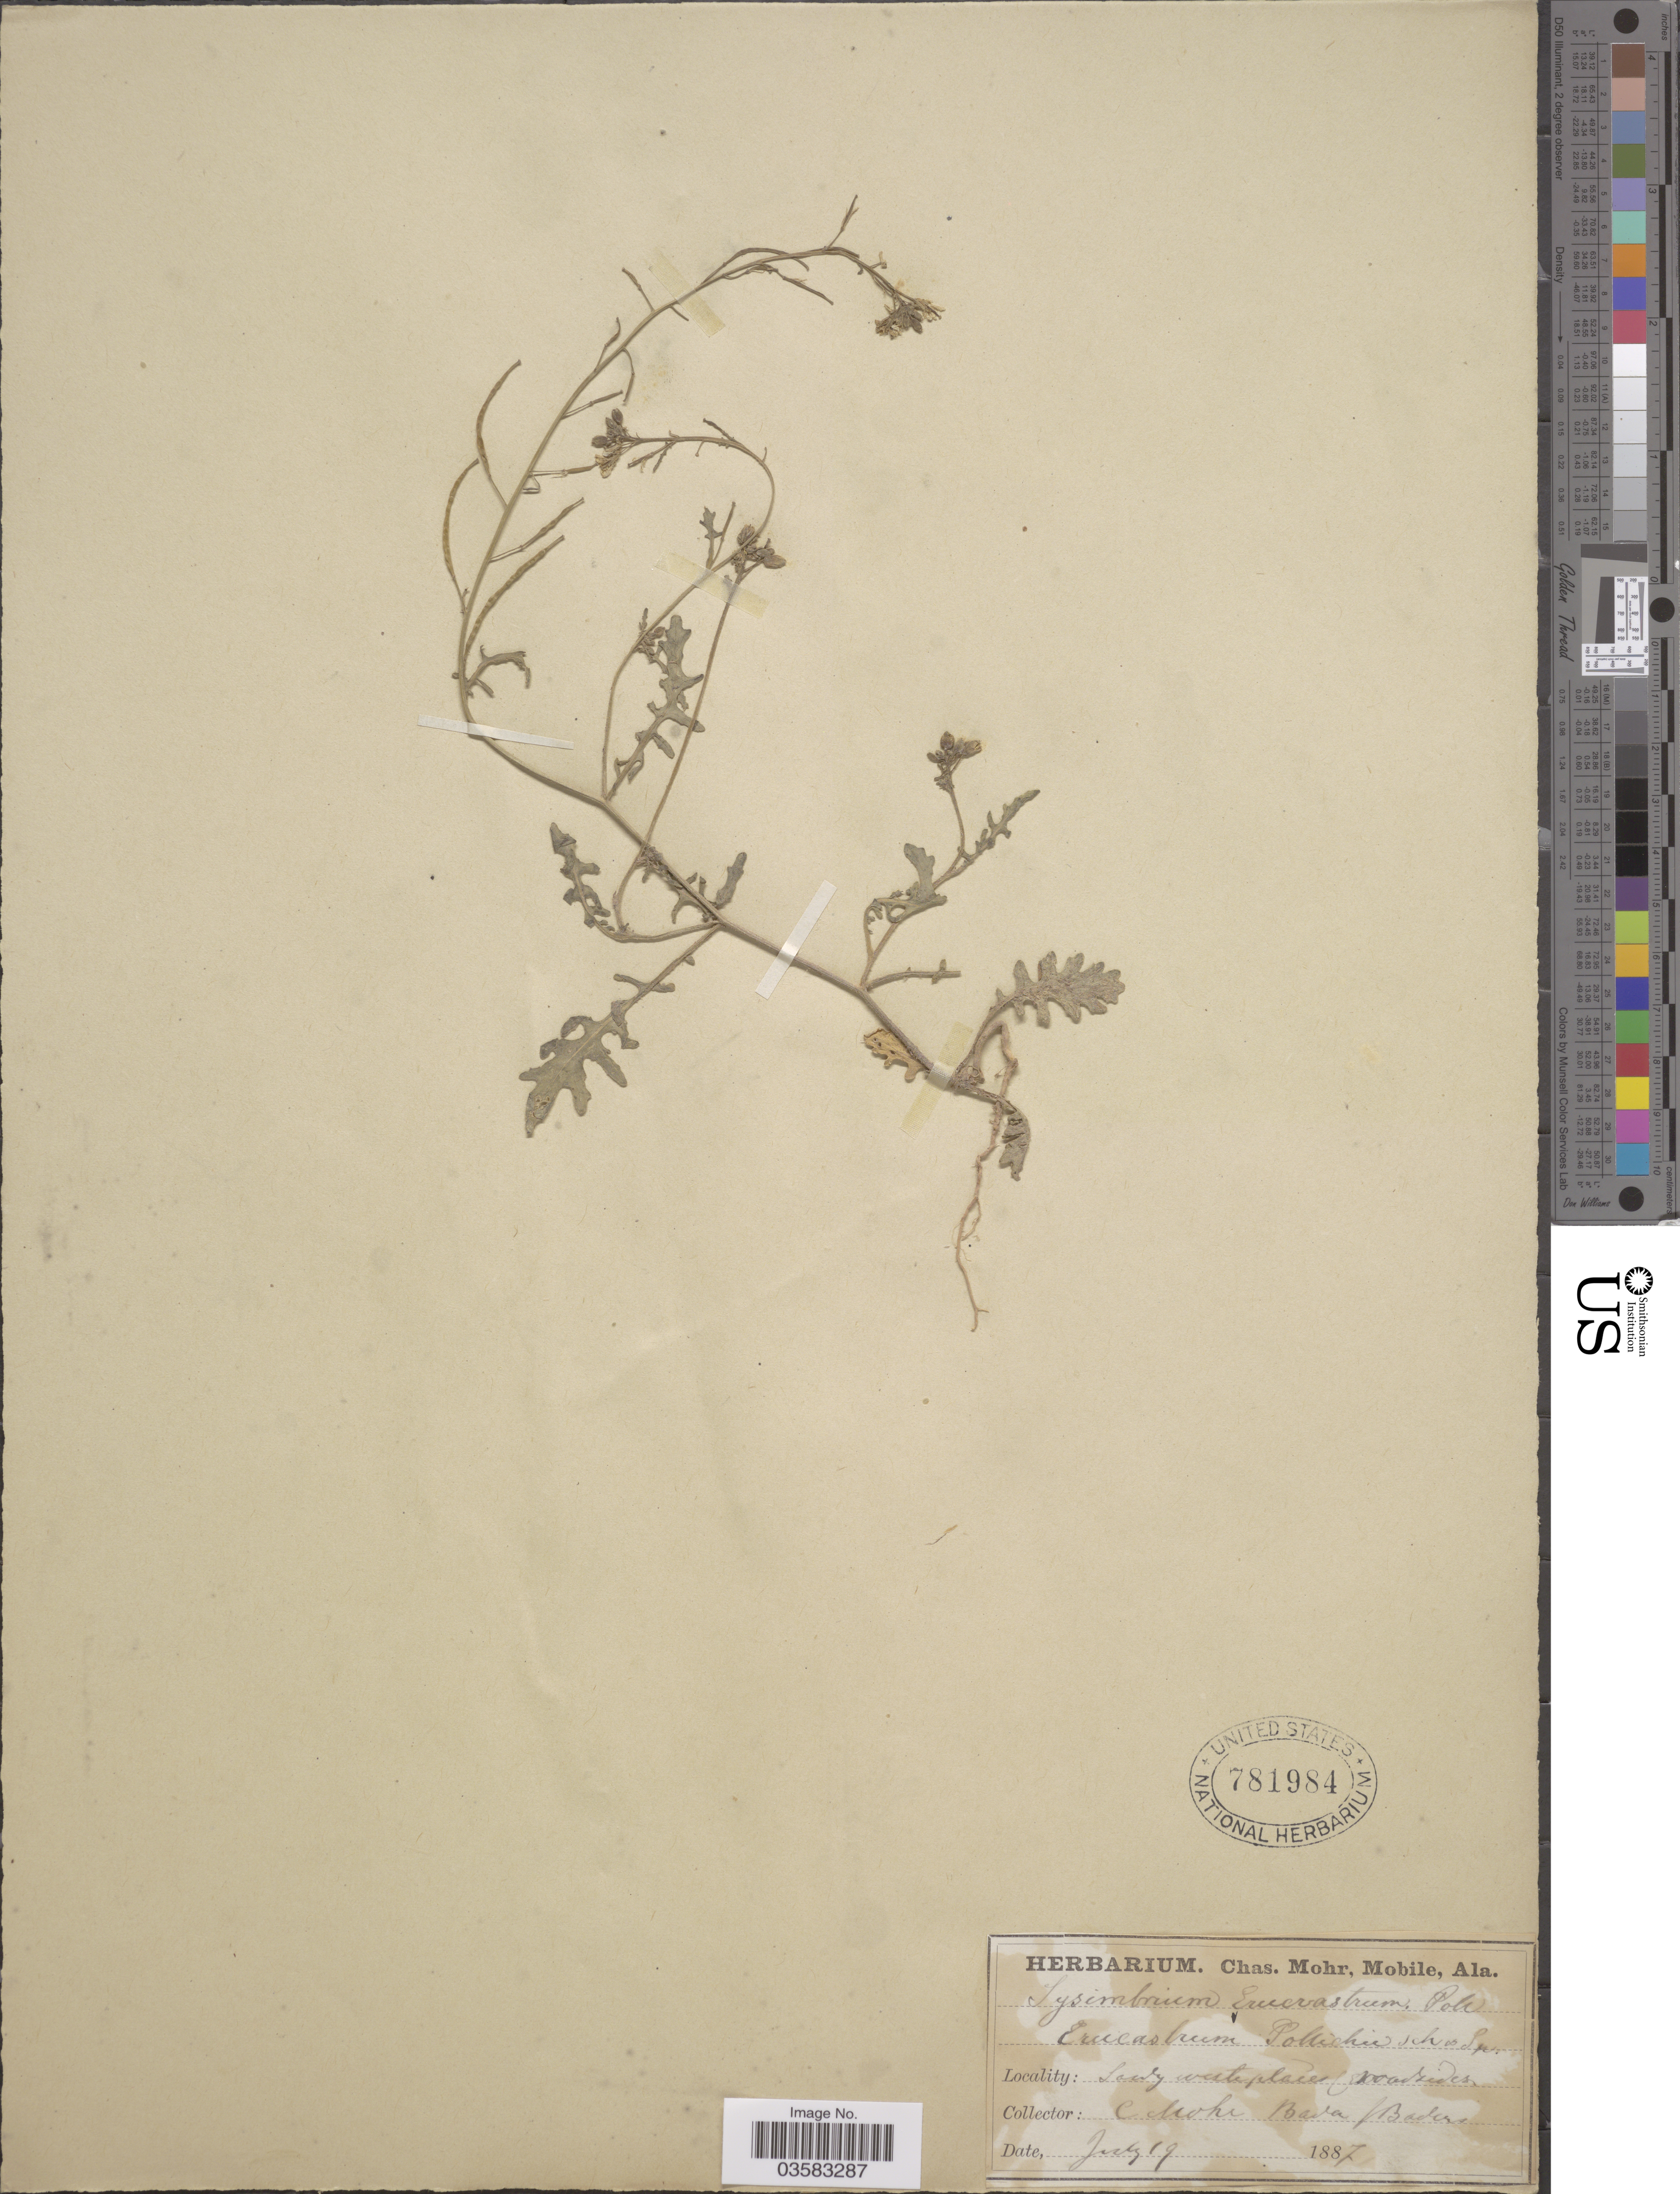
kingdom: Plantae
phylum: Tracheophyta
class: Magnoliopsida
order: Brassicales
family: Brassicaceae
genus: Sisymbrium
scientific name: Sisymbrium erucastrum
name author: Gouan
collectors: Mohr, C. T. (herbarium)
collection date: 1887-07-19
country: United States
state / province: Alabama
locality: Sandy waste places, roadsides. Badens.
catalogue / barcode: US 781984